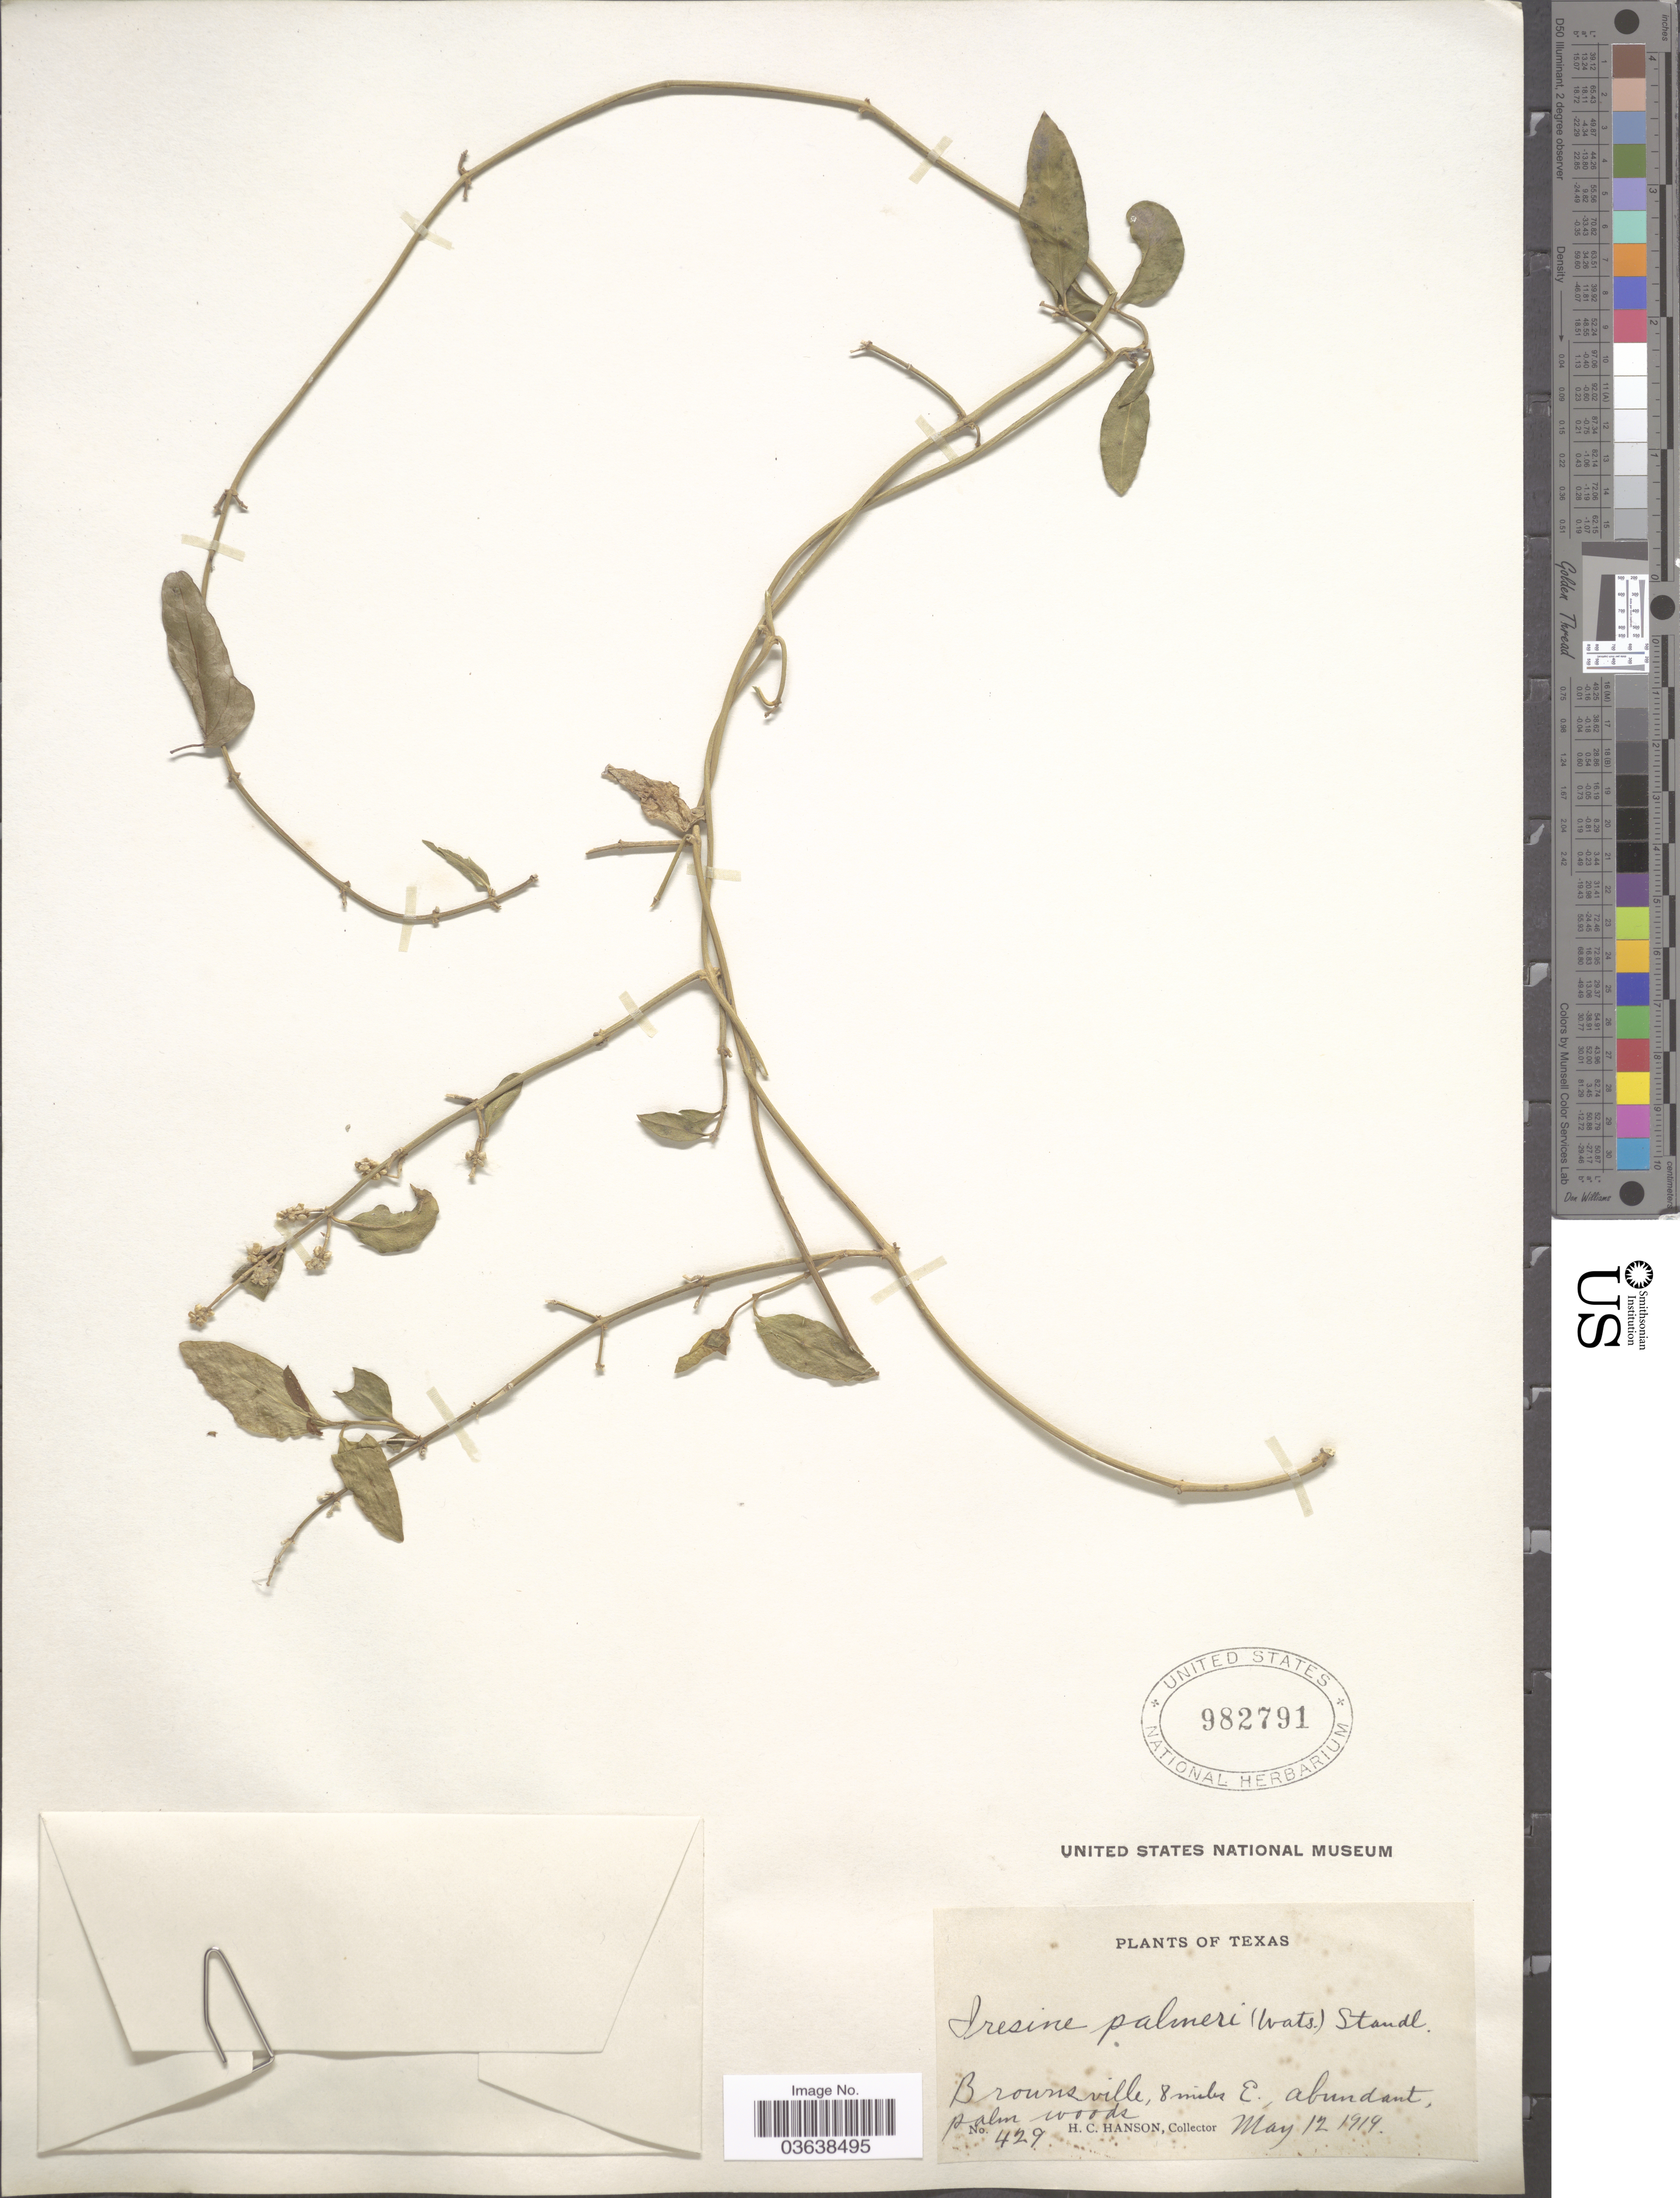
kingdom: Plantae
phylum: Tracheophyta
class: Magnoliopsida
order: Caryophyllales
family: Amaranthaceae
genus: Iresine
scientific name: Iresine palmeri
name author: (S. Watson) Standl.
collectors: H. Hanson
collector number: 429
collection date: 1919-05-12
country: United States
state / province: Texas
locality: Brownsville, 8 miles E., abundant, palm woods.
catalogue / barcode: US 982791